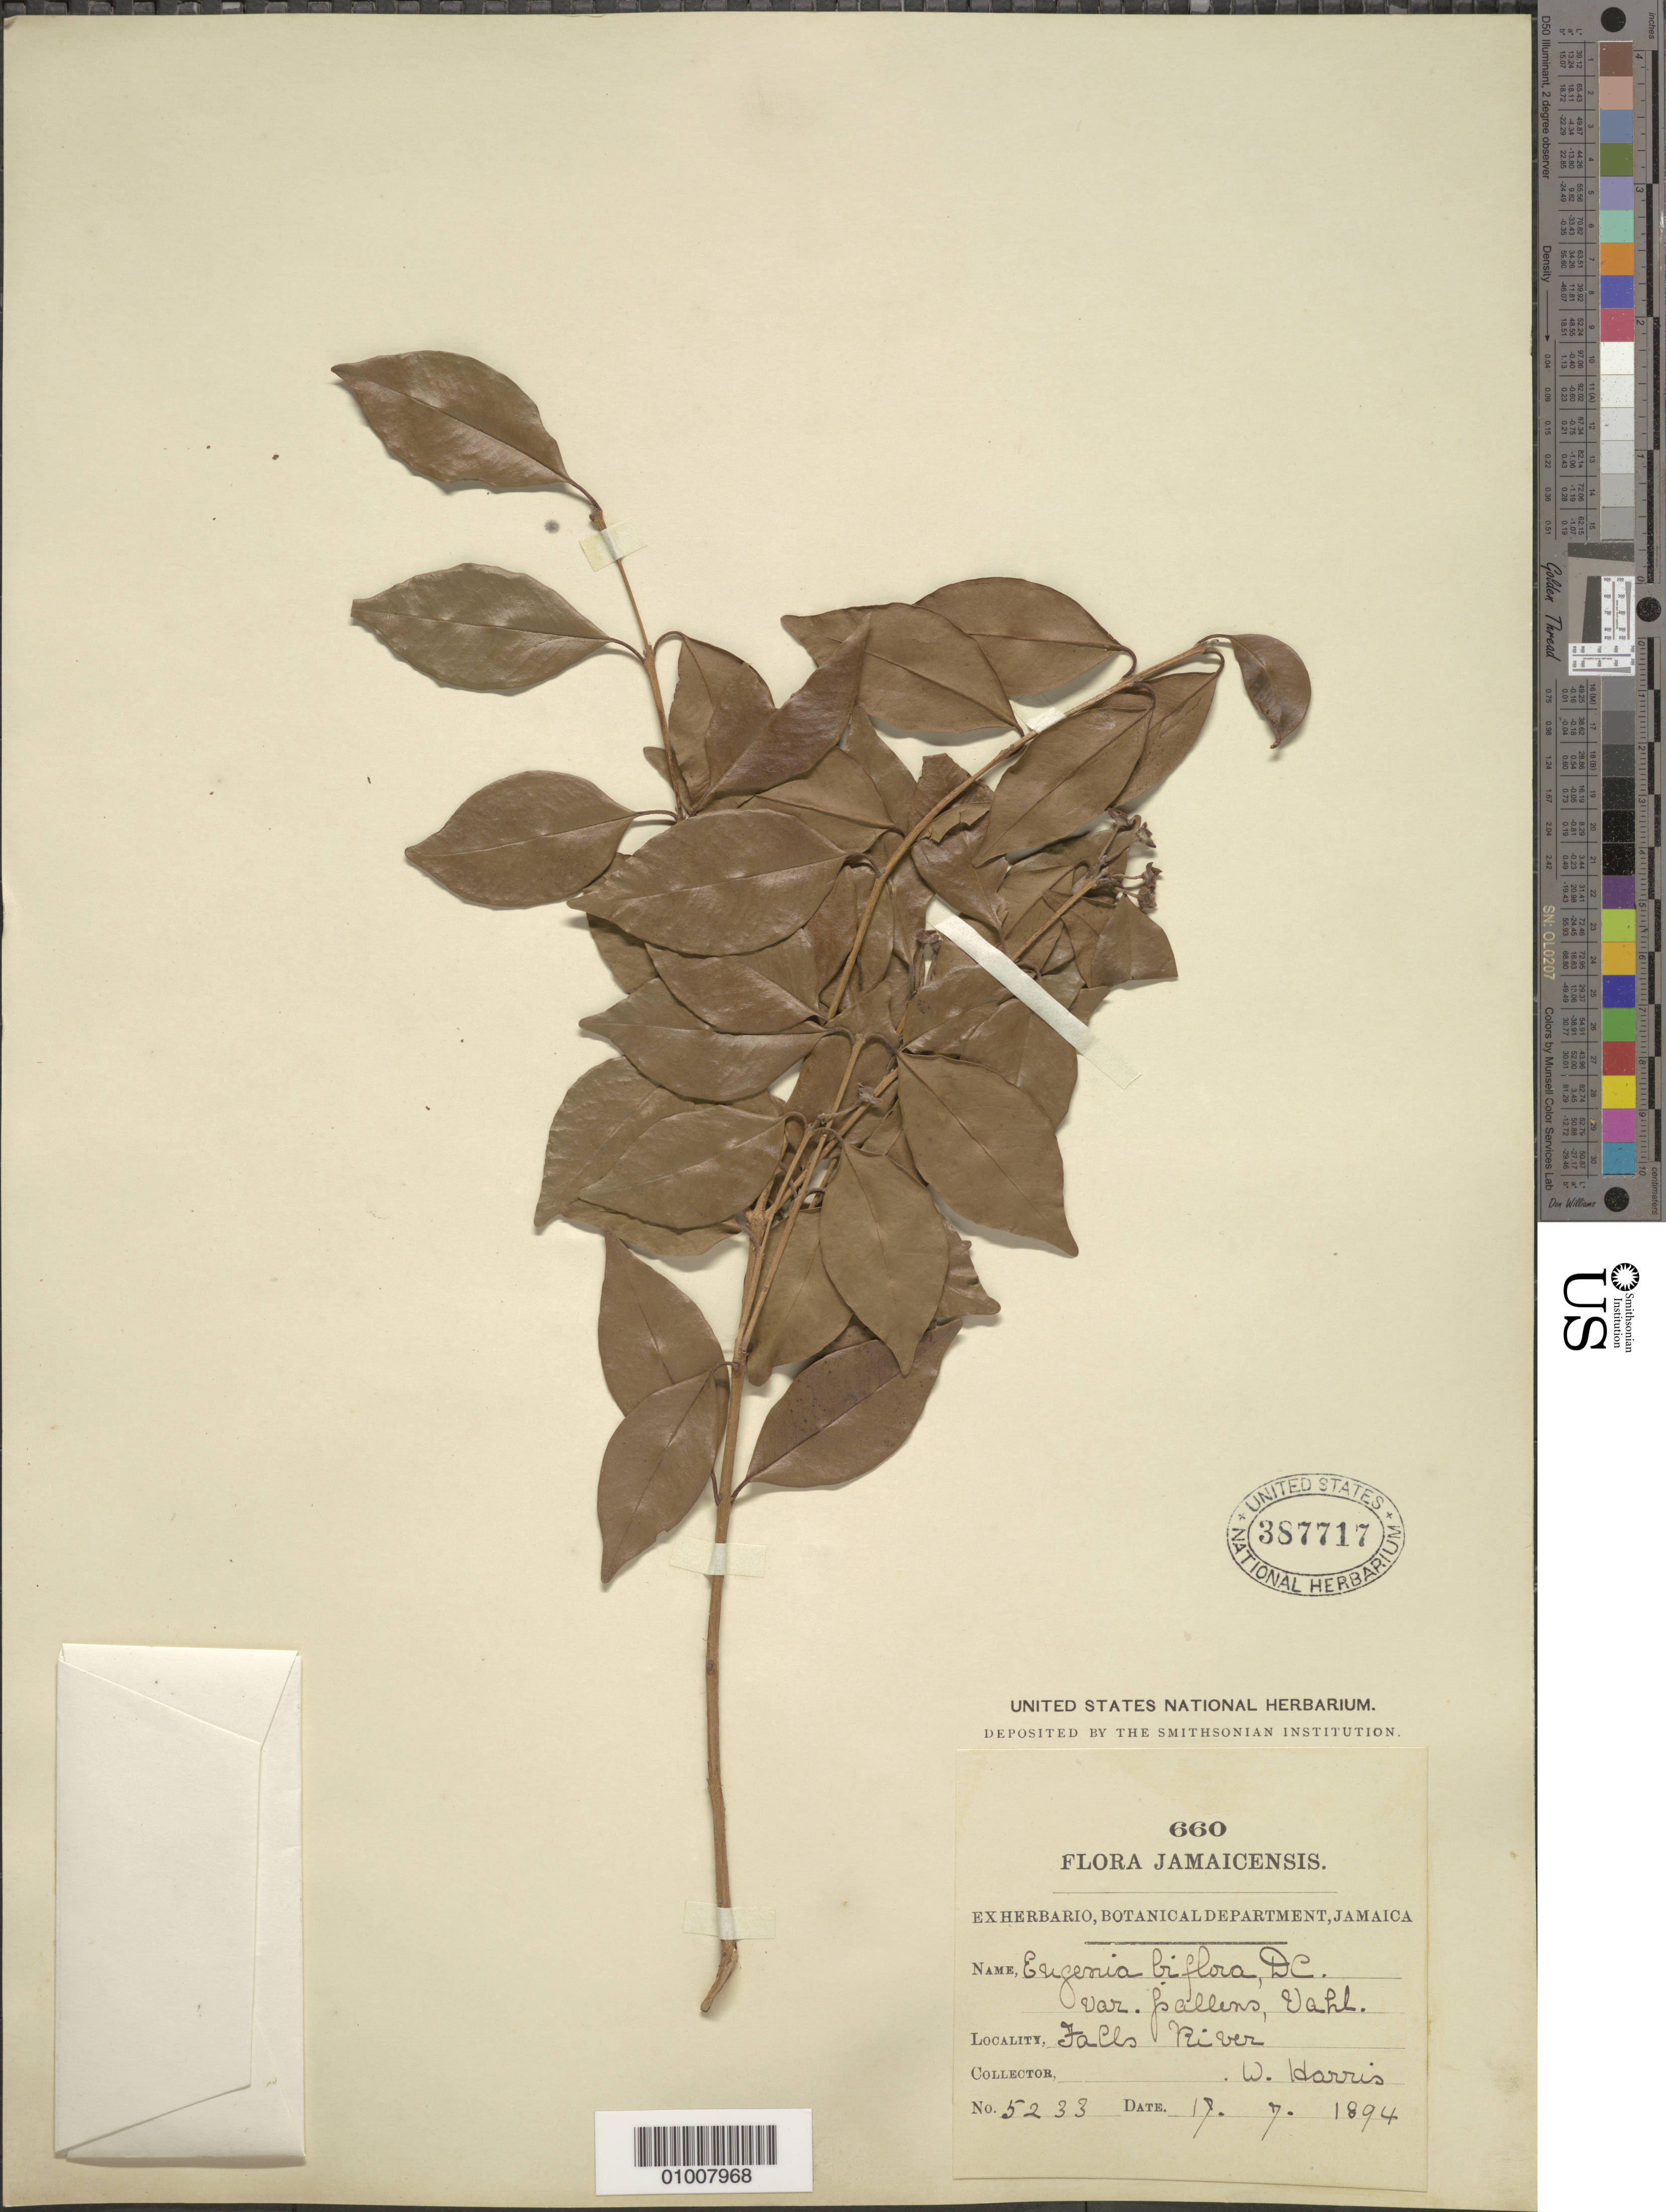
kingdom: Plantae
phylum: Tracheophyta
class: Magnoliopsida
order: Myrtales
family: Myrtaceae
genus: Eugenia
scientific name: Eugenia biflora var. pallens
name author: Krug & Urb.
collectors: W. Harris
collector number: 5233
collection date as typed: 17 Jul 1894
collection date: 1894-07-17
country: Jamaica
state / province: Portland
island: Jamaica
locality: Falls River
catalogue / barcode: US 387717